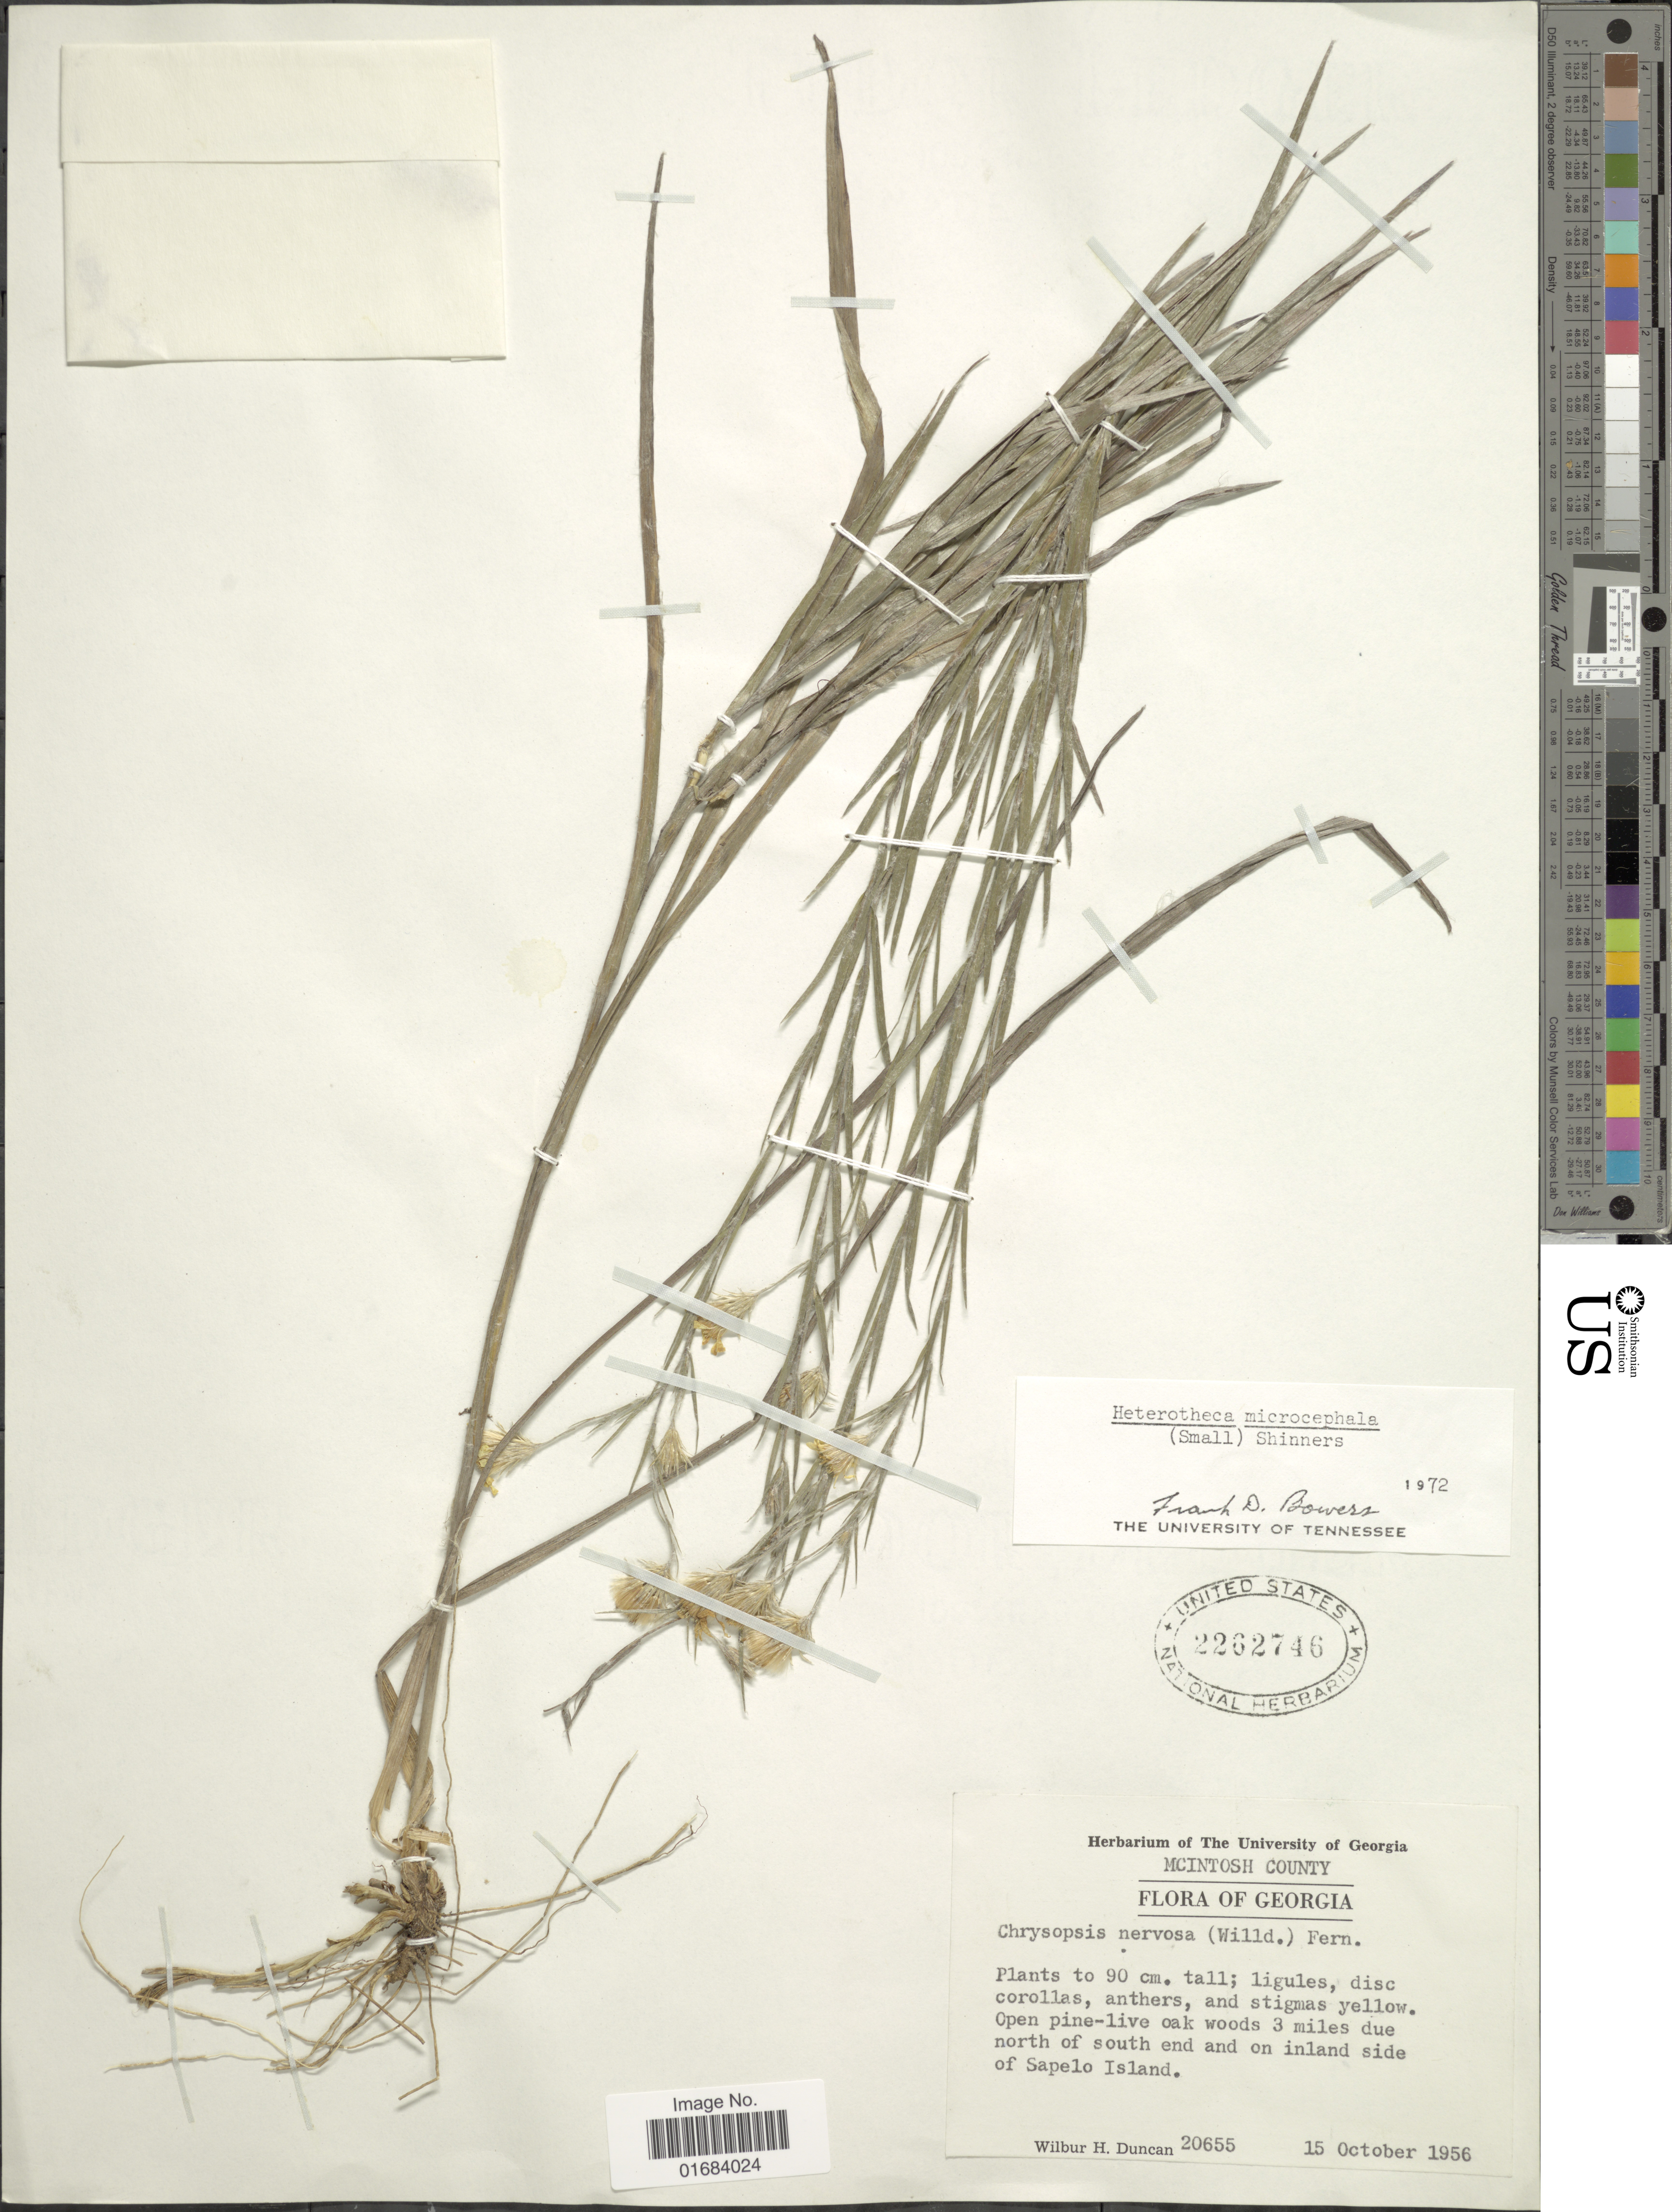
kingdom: Plantae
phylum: Tracheophyta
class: Magnoliopsida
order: Asterales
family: Asteraceae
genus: Pityopsis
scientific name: Pityopsis microcephala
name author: Small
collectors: W. H. Duncan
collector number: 20655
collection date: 1956-10-15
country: United States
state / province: Georgia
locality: Mcintosh County, 3 miles due north of south end and on inland side of Sapelo Island.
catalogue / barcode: US 2262746